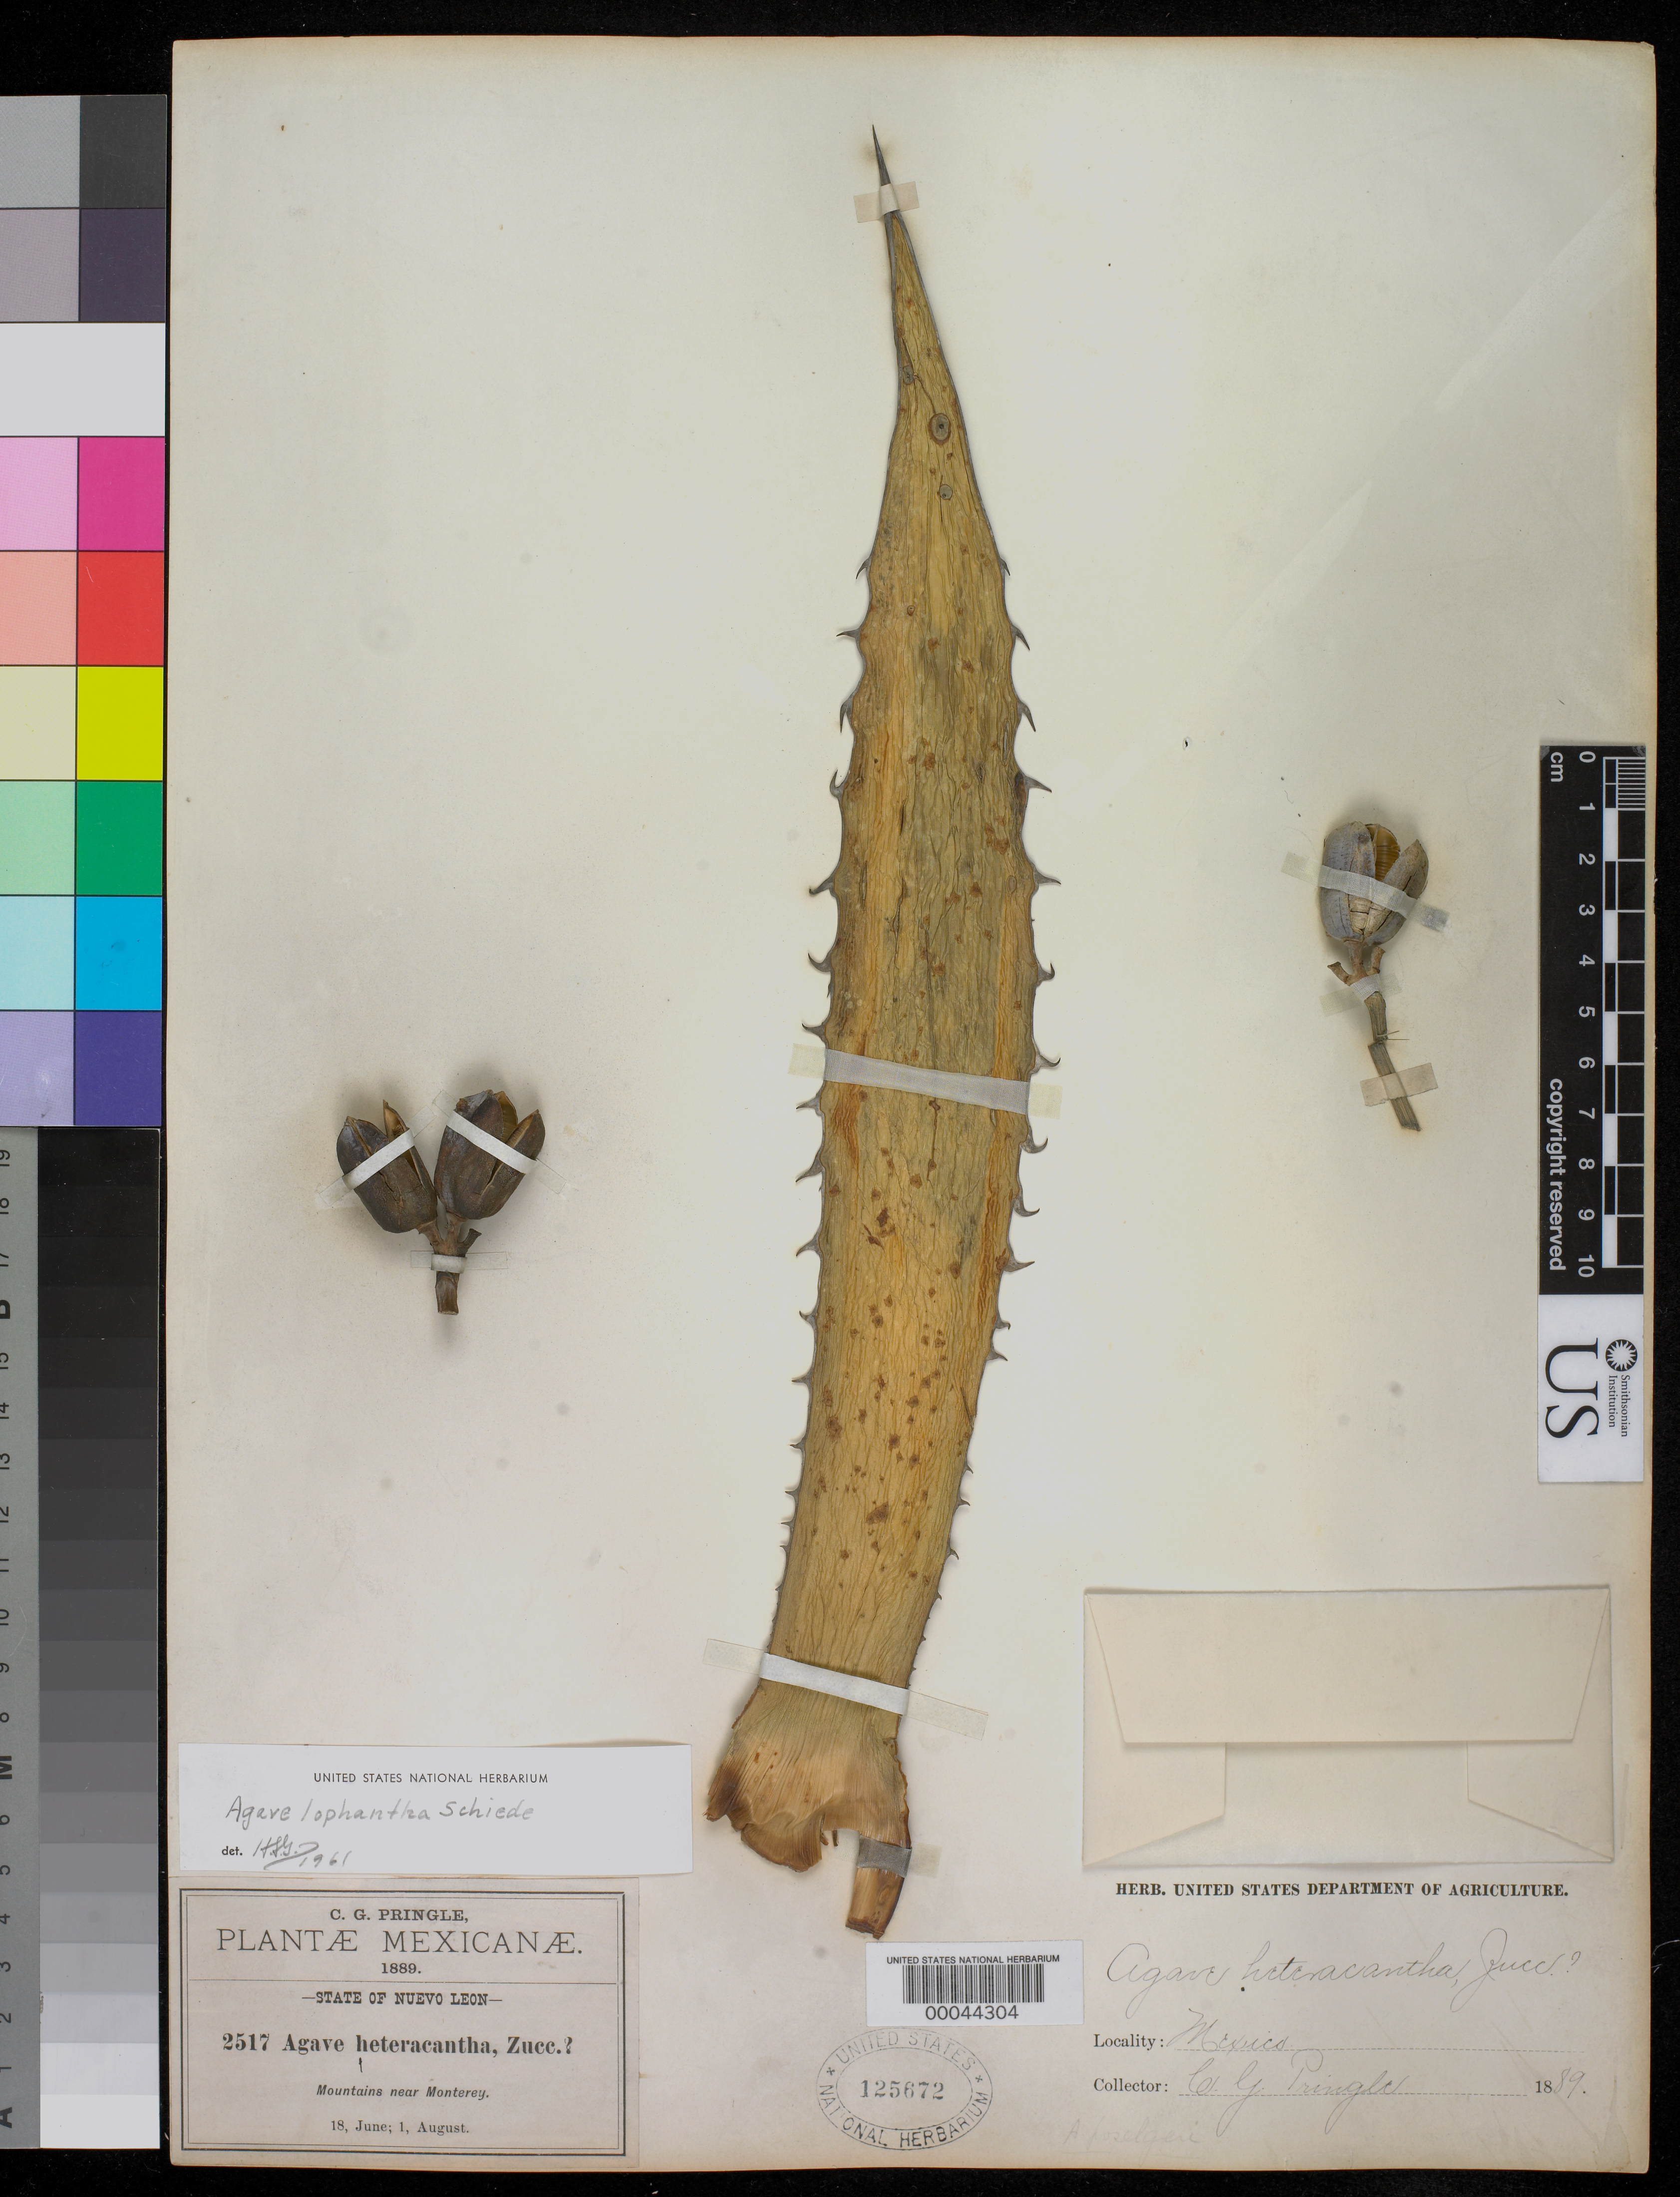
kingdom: Plantae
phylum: Tracheophyta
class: Liliopsida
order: Asparagales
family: Asparagaceae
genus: Agave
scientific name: Agave lophantha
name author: Schiede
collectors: C. G. Pringle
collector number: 2517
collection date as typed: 18 Jun 1889 and 01 Aug 1889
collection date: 1889-06-18,1889-08-01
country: Mexico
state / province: Nuevo León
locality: Mountains near monterey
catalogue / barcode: US 125672